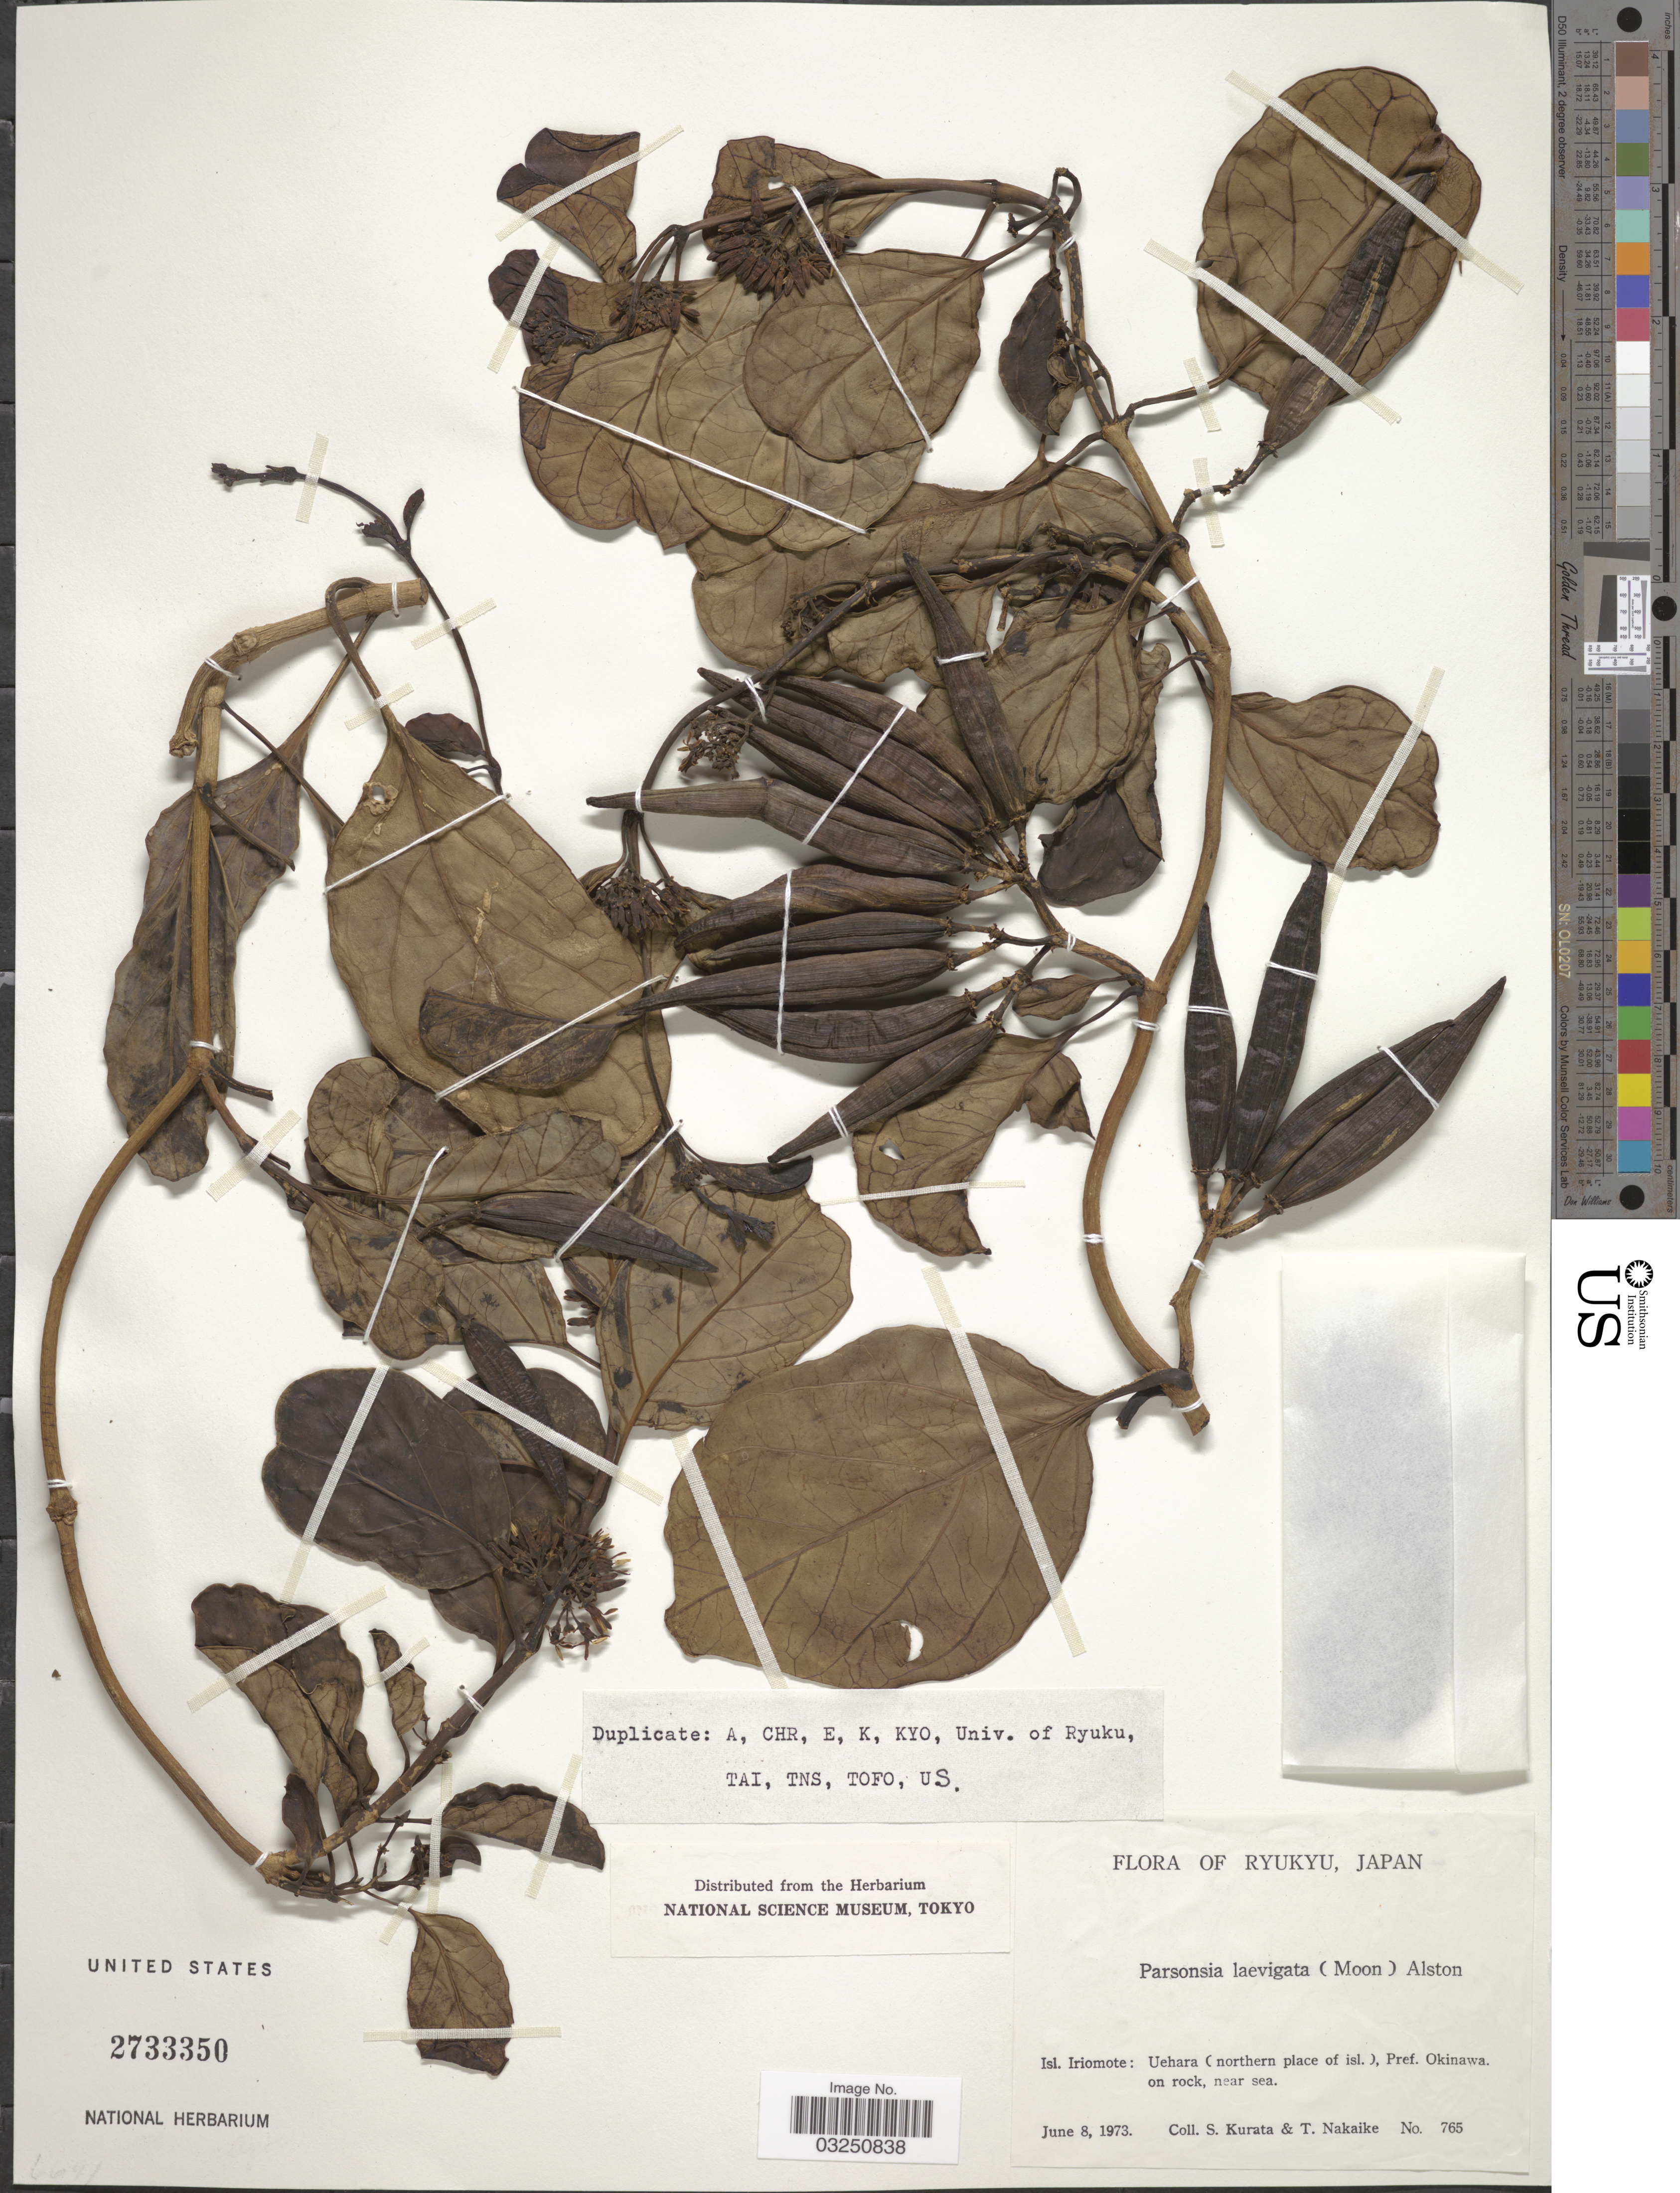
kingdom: Plantae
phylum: Tracheophyta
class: Magnoliopsida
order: Gentianales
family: Apocynaceae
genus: Parsonsia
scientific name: Parsonsia alboflavescens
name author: (Dennst.) Mabberley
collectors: Sa. Kurata & T. Nakaike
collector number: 765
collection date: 1973-06-08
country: Japan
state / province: Okinawa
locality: Ryukyu. Isl. Iriomote: Uehara (northern place of isl.), Pref. Okinawa, on rock, near sea.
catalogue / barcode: US 2733350